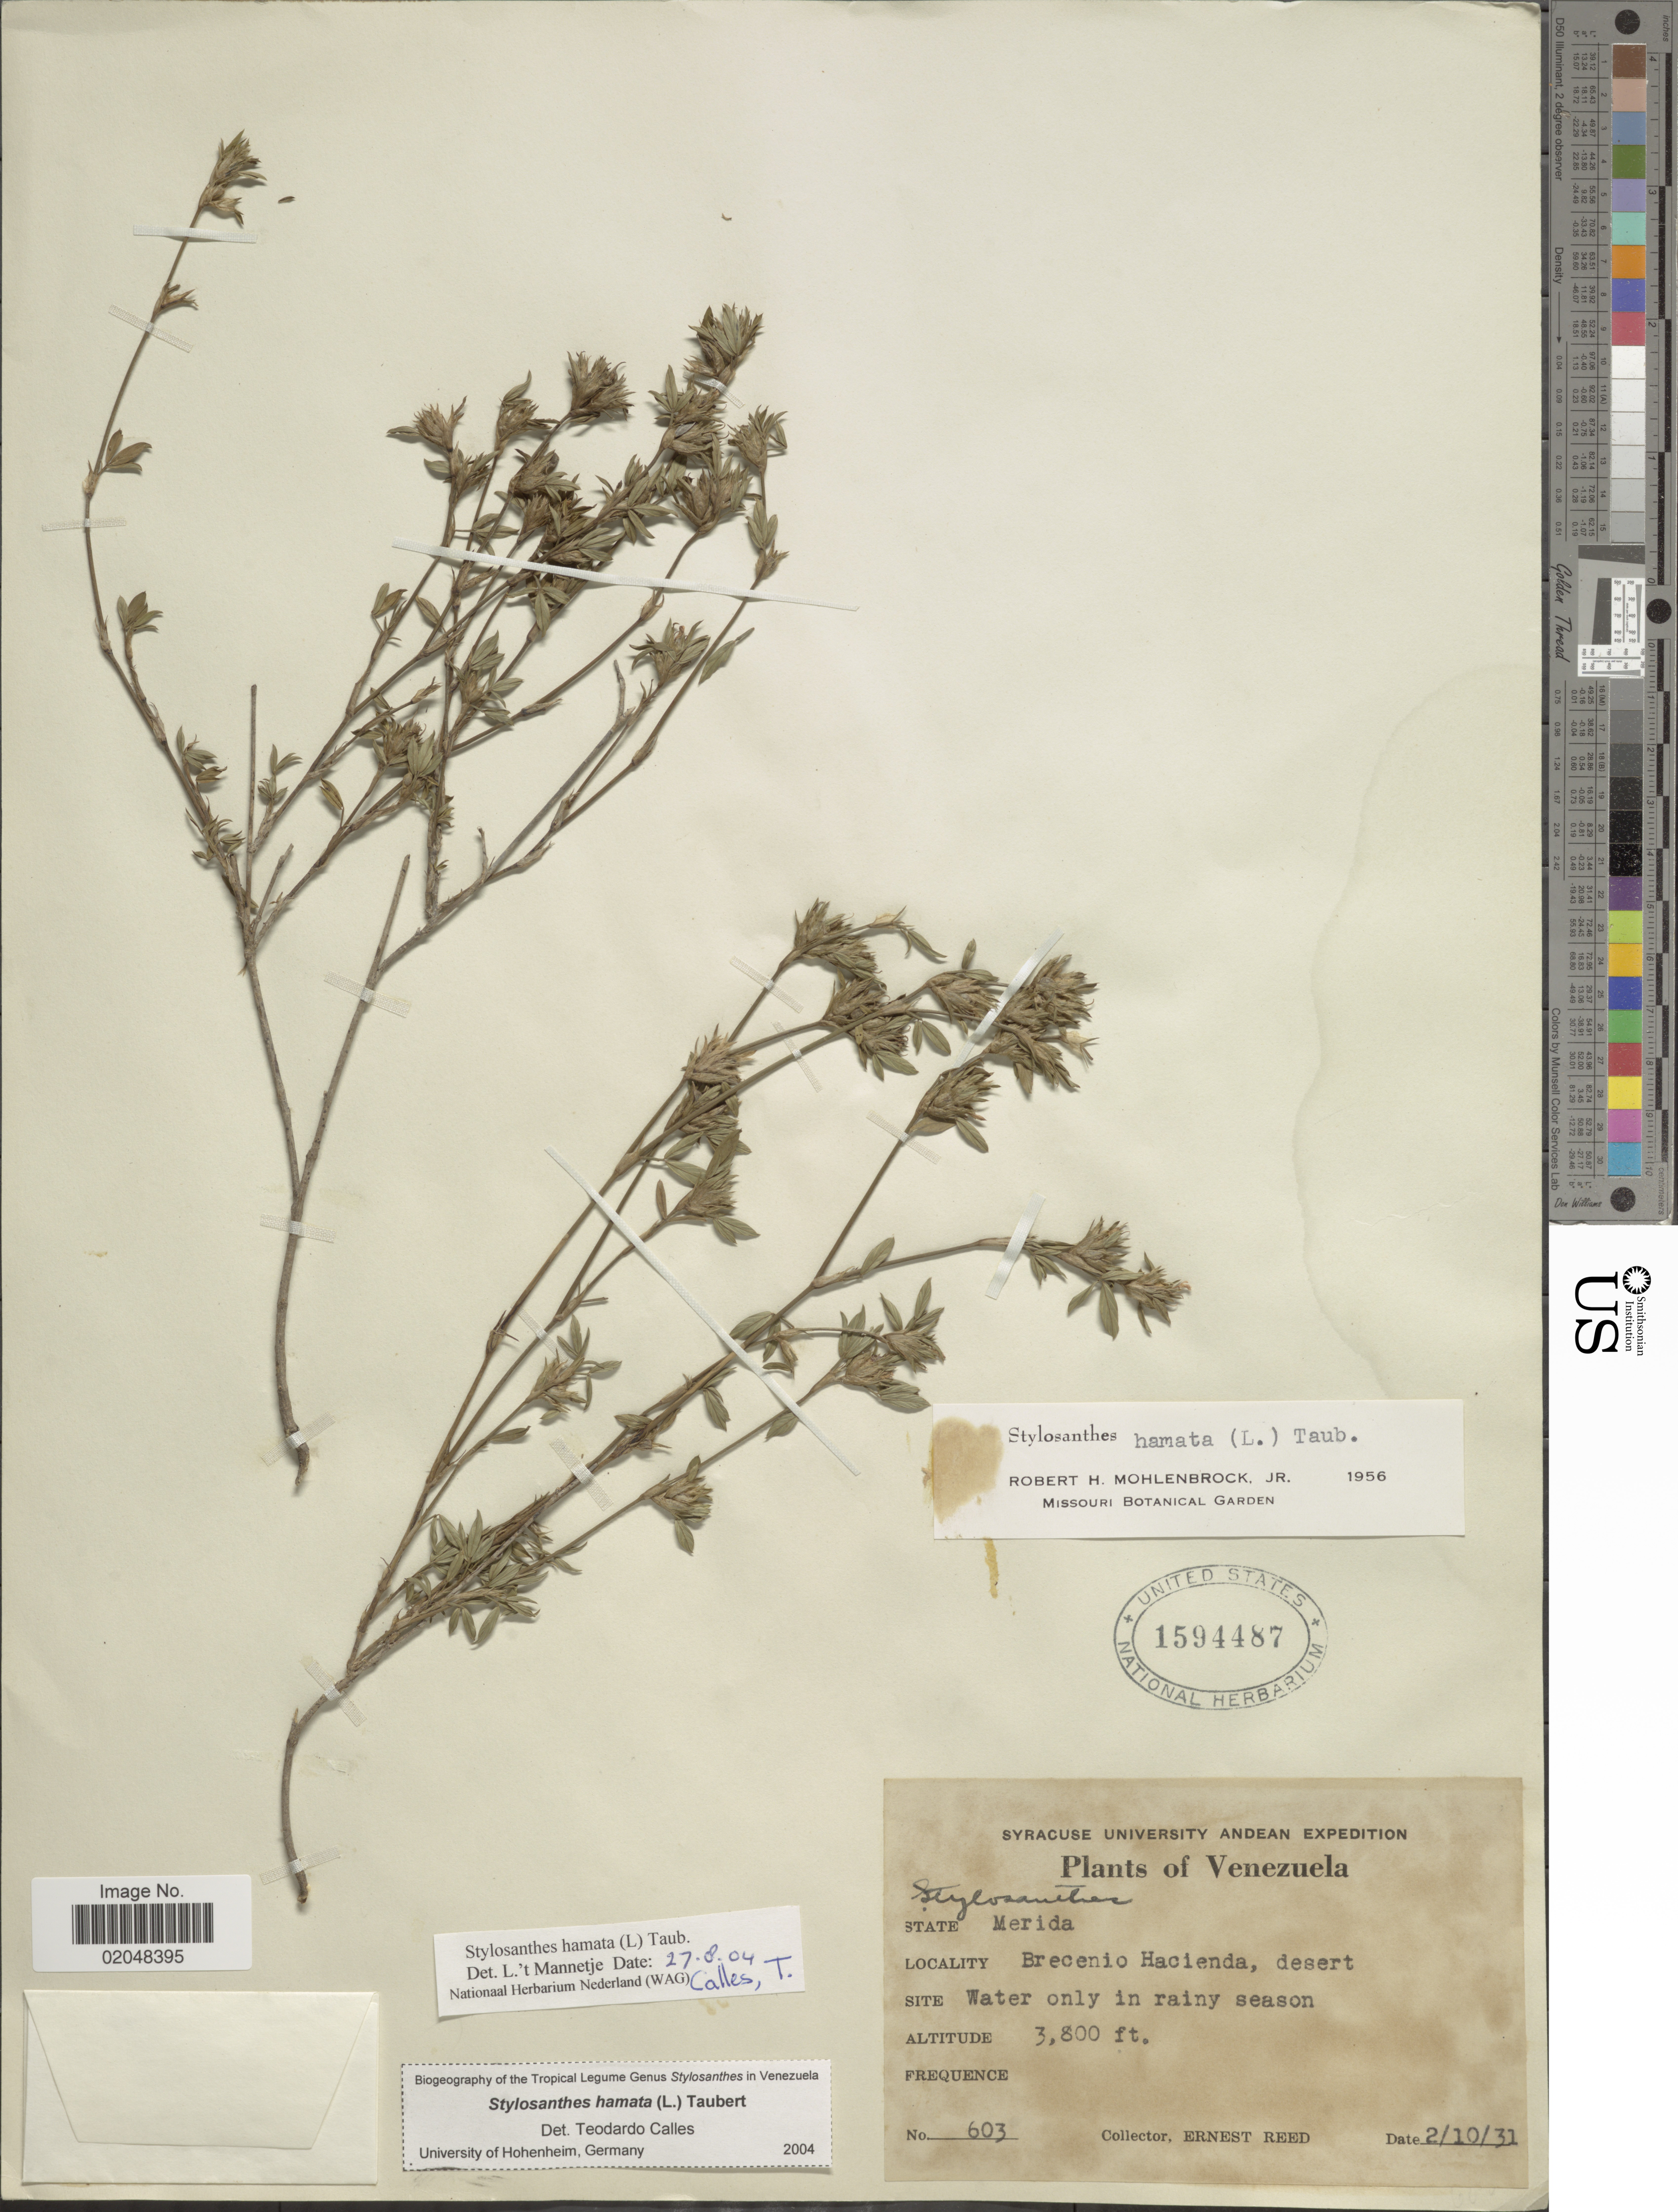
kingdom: Plantae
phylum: Tracheophyta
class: Magnoliopsida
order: Fabales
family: Fabaceae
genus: Stylosanthes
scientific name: Stylosanthes hamata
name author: (L.) Taub.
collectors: E. Reed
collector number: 603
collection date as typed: Transcribed d/m/y: 2/10/31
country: Venezuela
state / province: Mérida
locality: Brecenio Hacienda, desert, water only in rain season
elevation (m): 1158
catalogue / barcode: US 1594487